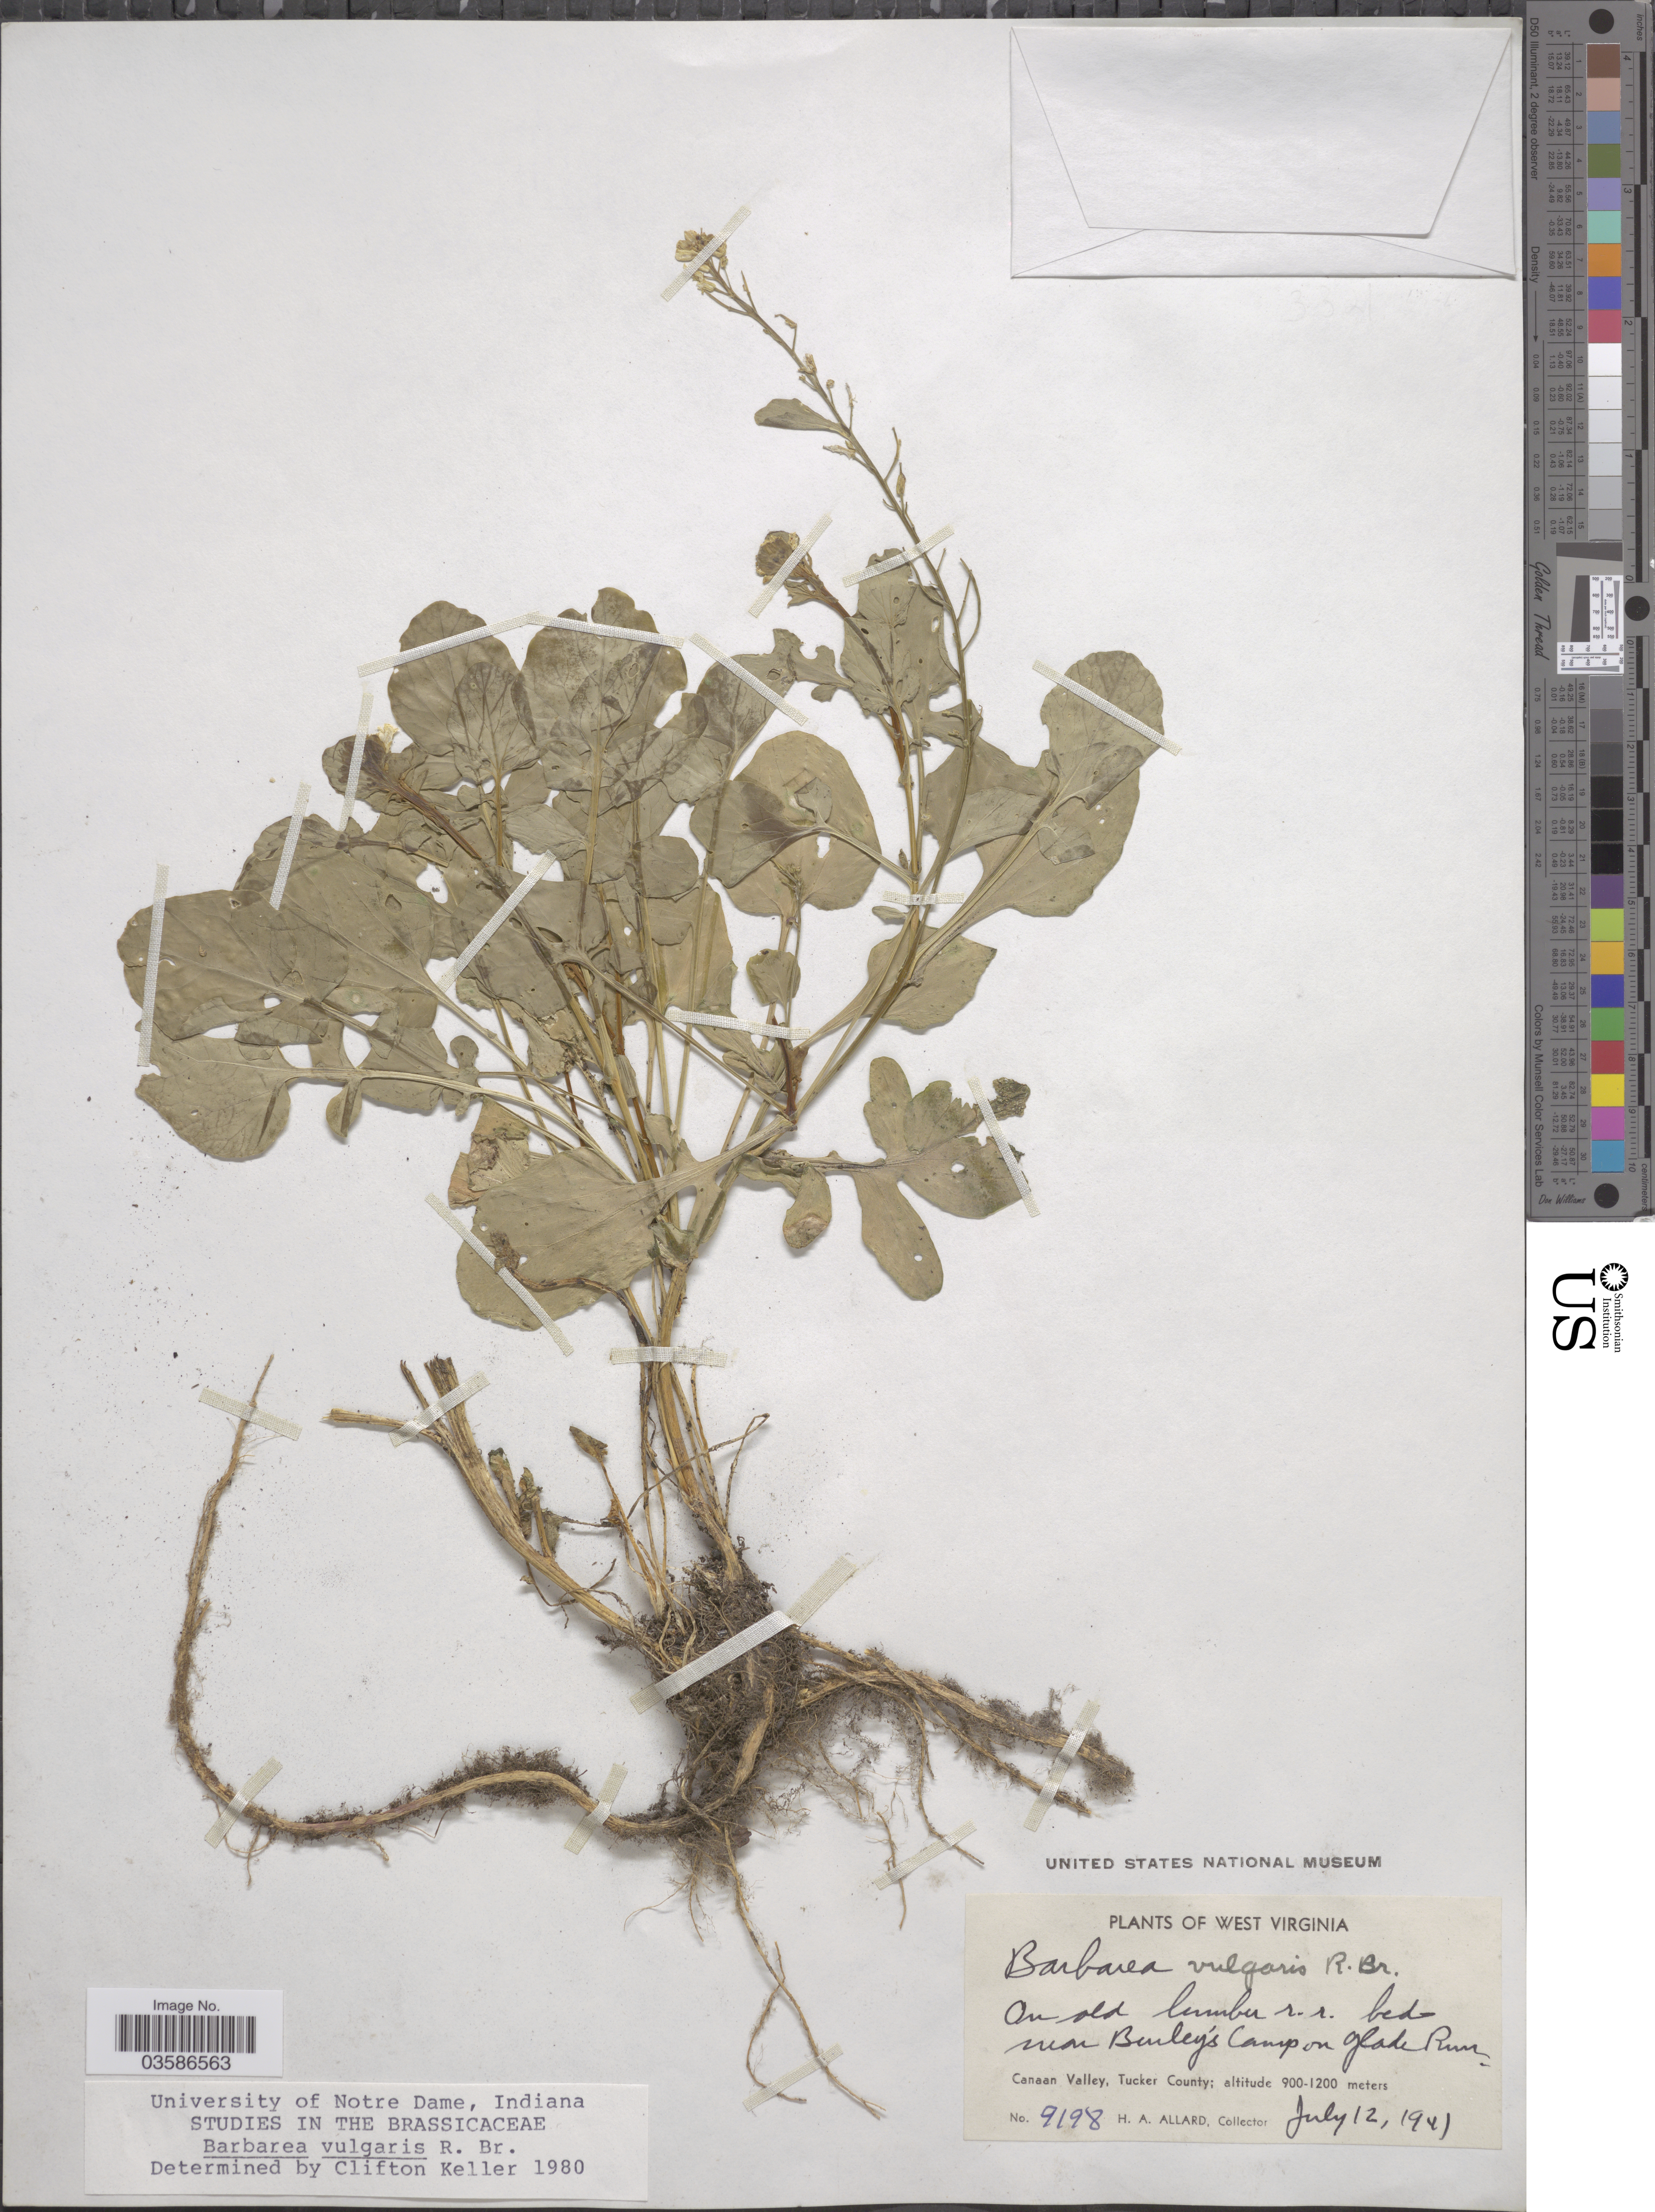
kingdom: Plantae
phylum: Tracheophyta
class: Magnoliopsida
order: Brassicales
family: Brassicaceae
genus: Barbarea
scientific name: Barbarea vulgaris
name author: W.T. Aiton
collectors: H. A. Allard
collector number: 9198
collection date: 1941-07-12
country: United States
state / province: West Virginia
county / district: Tucker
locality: On old lumber r. r. bed-near Burley's Camp on Glade Run. Canaan Valley, Tucker County.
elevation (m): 900